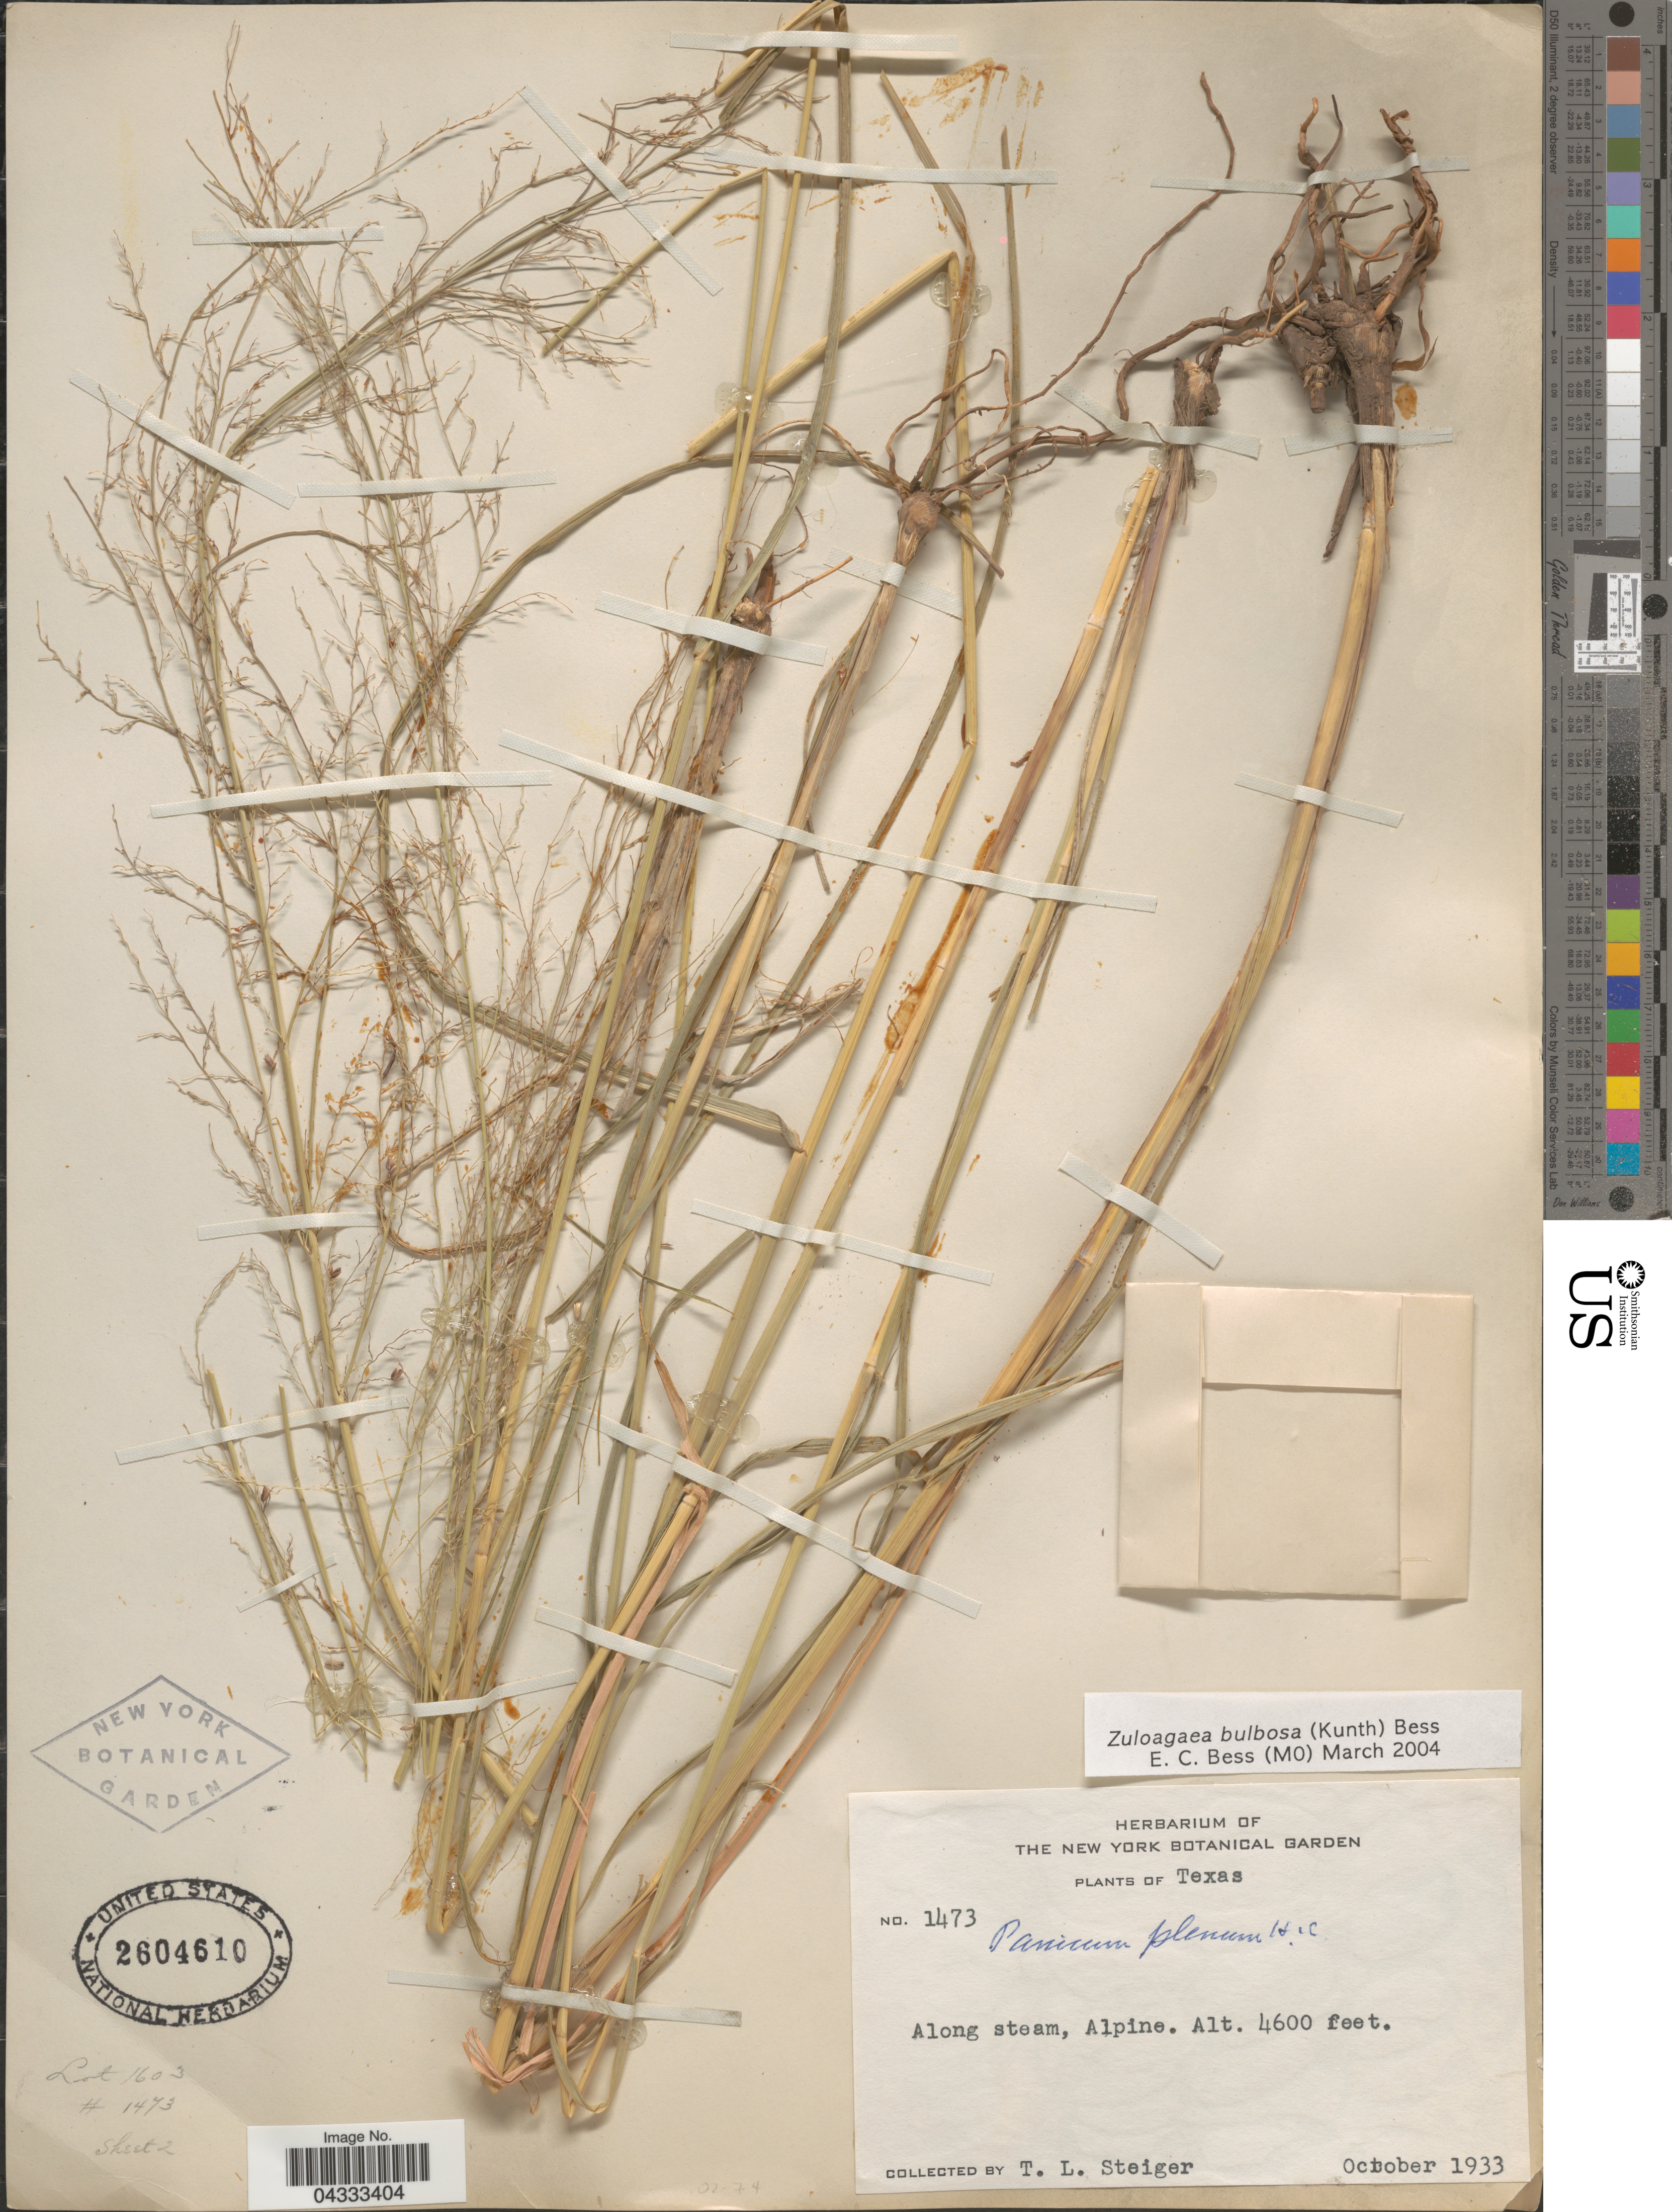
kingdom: Plantae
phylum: Tracheophyta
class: Liliopsida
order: Poales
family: Poaceae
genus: Zuloagaea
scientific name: Zuloagaea bulbosa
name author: (Kunth) E. Bess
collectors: T. Steiger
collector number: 1473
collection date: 1933-10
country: United States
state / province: Texas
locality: Along stream, Alpine.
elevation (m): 1402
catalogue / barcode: US 2604610